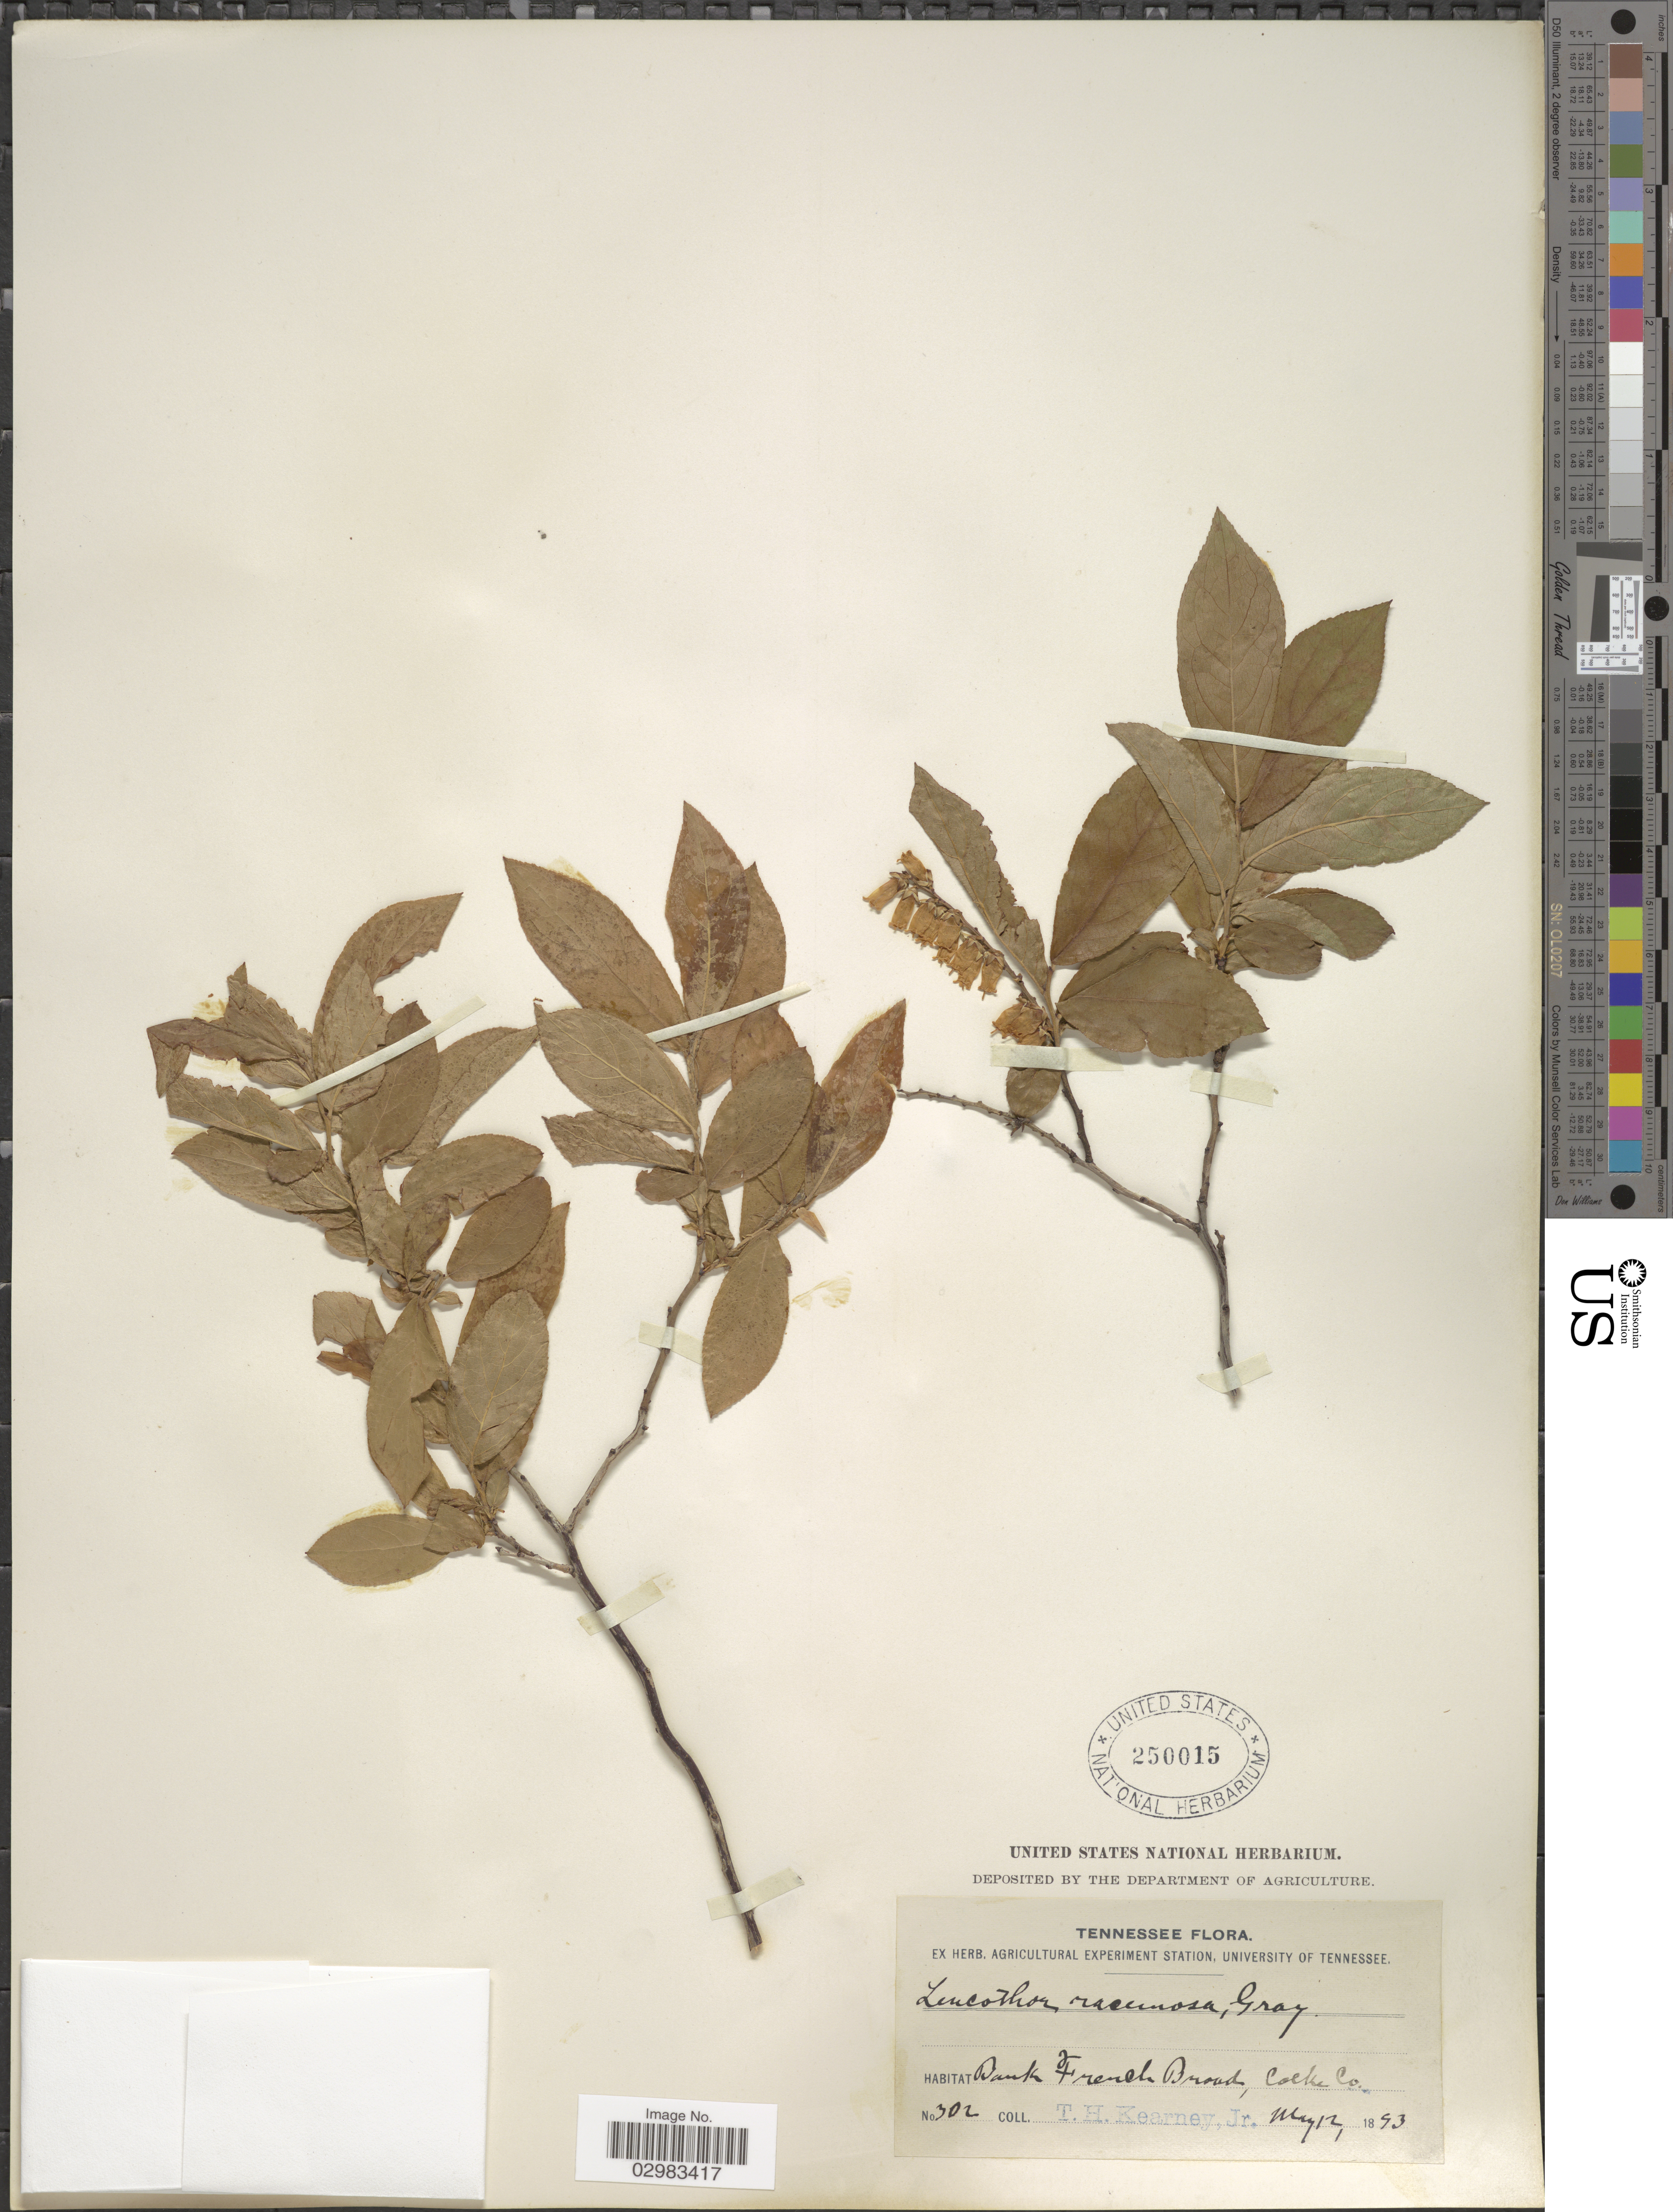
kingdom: Plantae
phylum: Tracheophyta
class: Magnoliopsida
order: Ericales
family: Ericaceae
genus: Leucothoe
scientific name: Leucothoë racemosa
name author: (L.) A. Gray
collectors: T. H. Kearney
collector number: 302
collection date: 1893-05-12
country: United States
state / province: Tennessee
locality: Bank French Broad, Cocke Co.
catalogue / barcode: US 250015